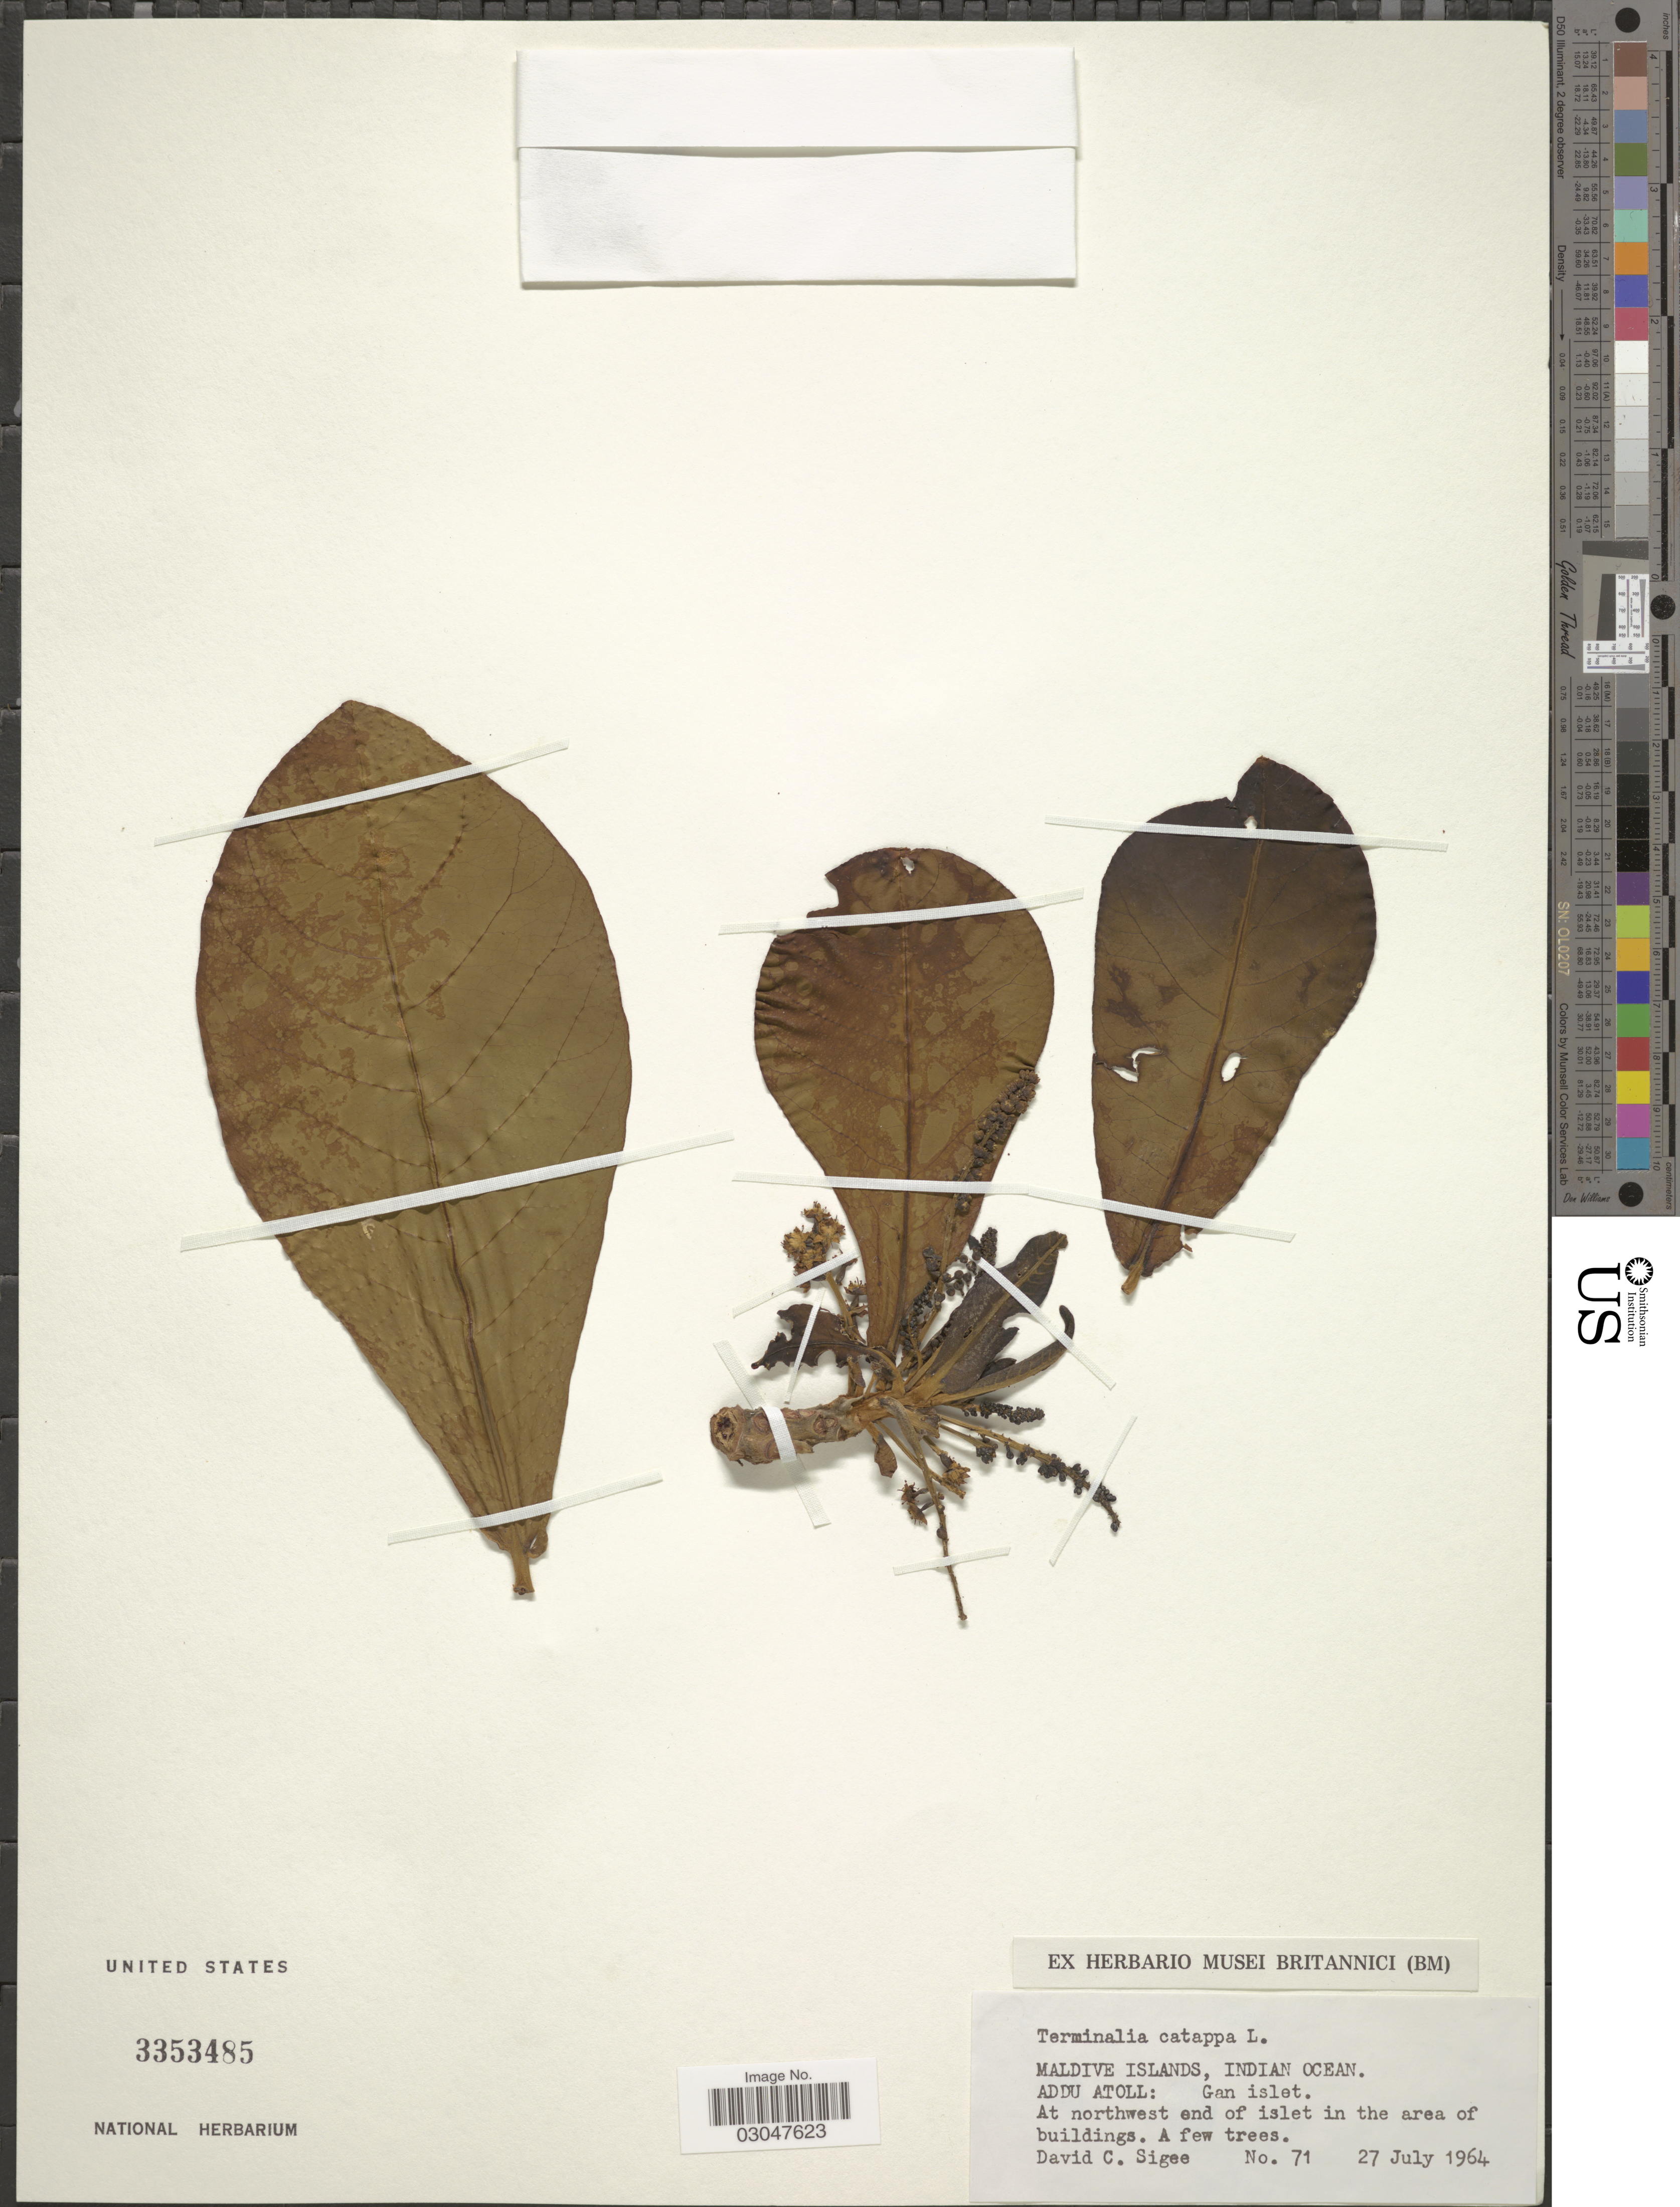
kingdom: Plantae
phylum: Tracheophyta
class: Magnoliopsida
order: Myrtales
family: Combretaceae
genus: Terminalia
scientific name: Terminalia catappa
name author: L.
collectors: D. C. Sigee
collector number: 71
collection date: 1964-07-27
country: Maldive Islands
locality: Indian Ocean. Addu Atoll: Gan Islet. At northwest end of islet in the are of buildings.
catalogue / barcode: US 3353485